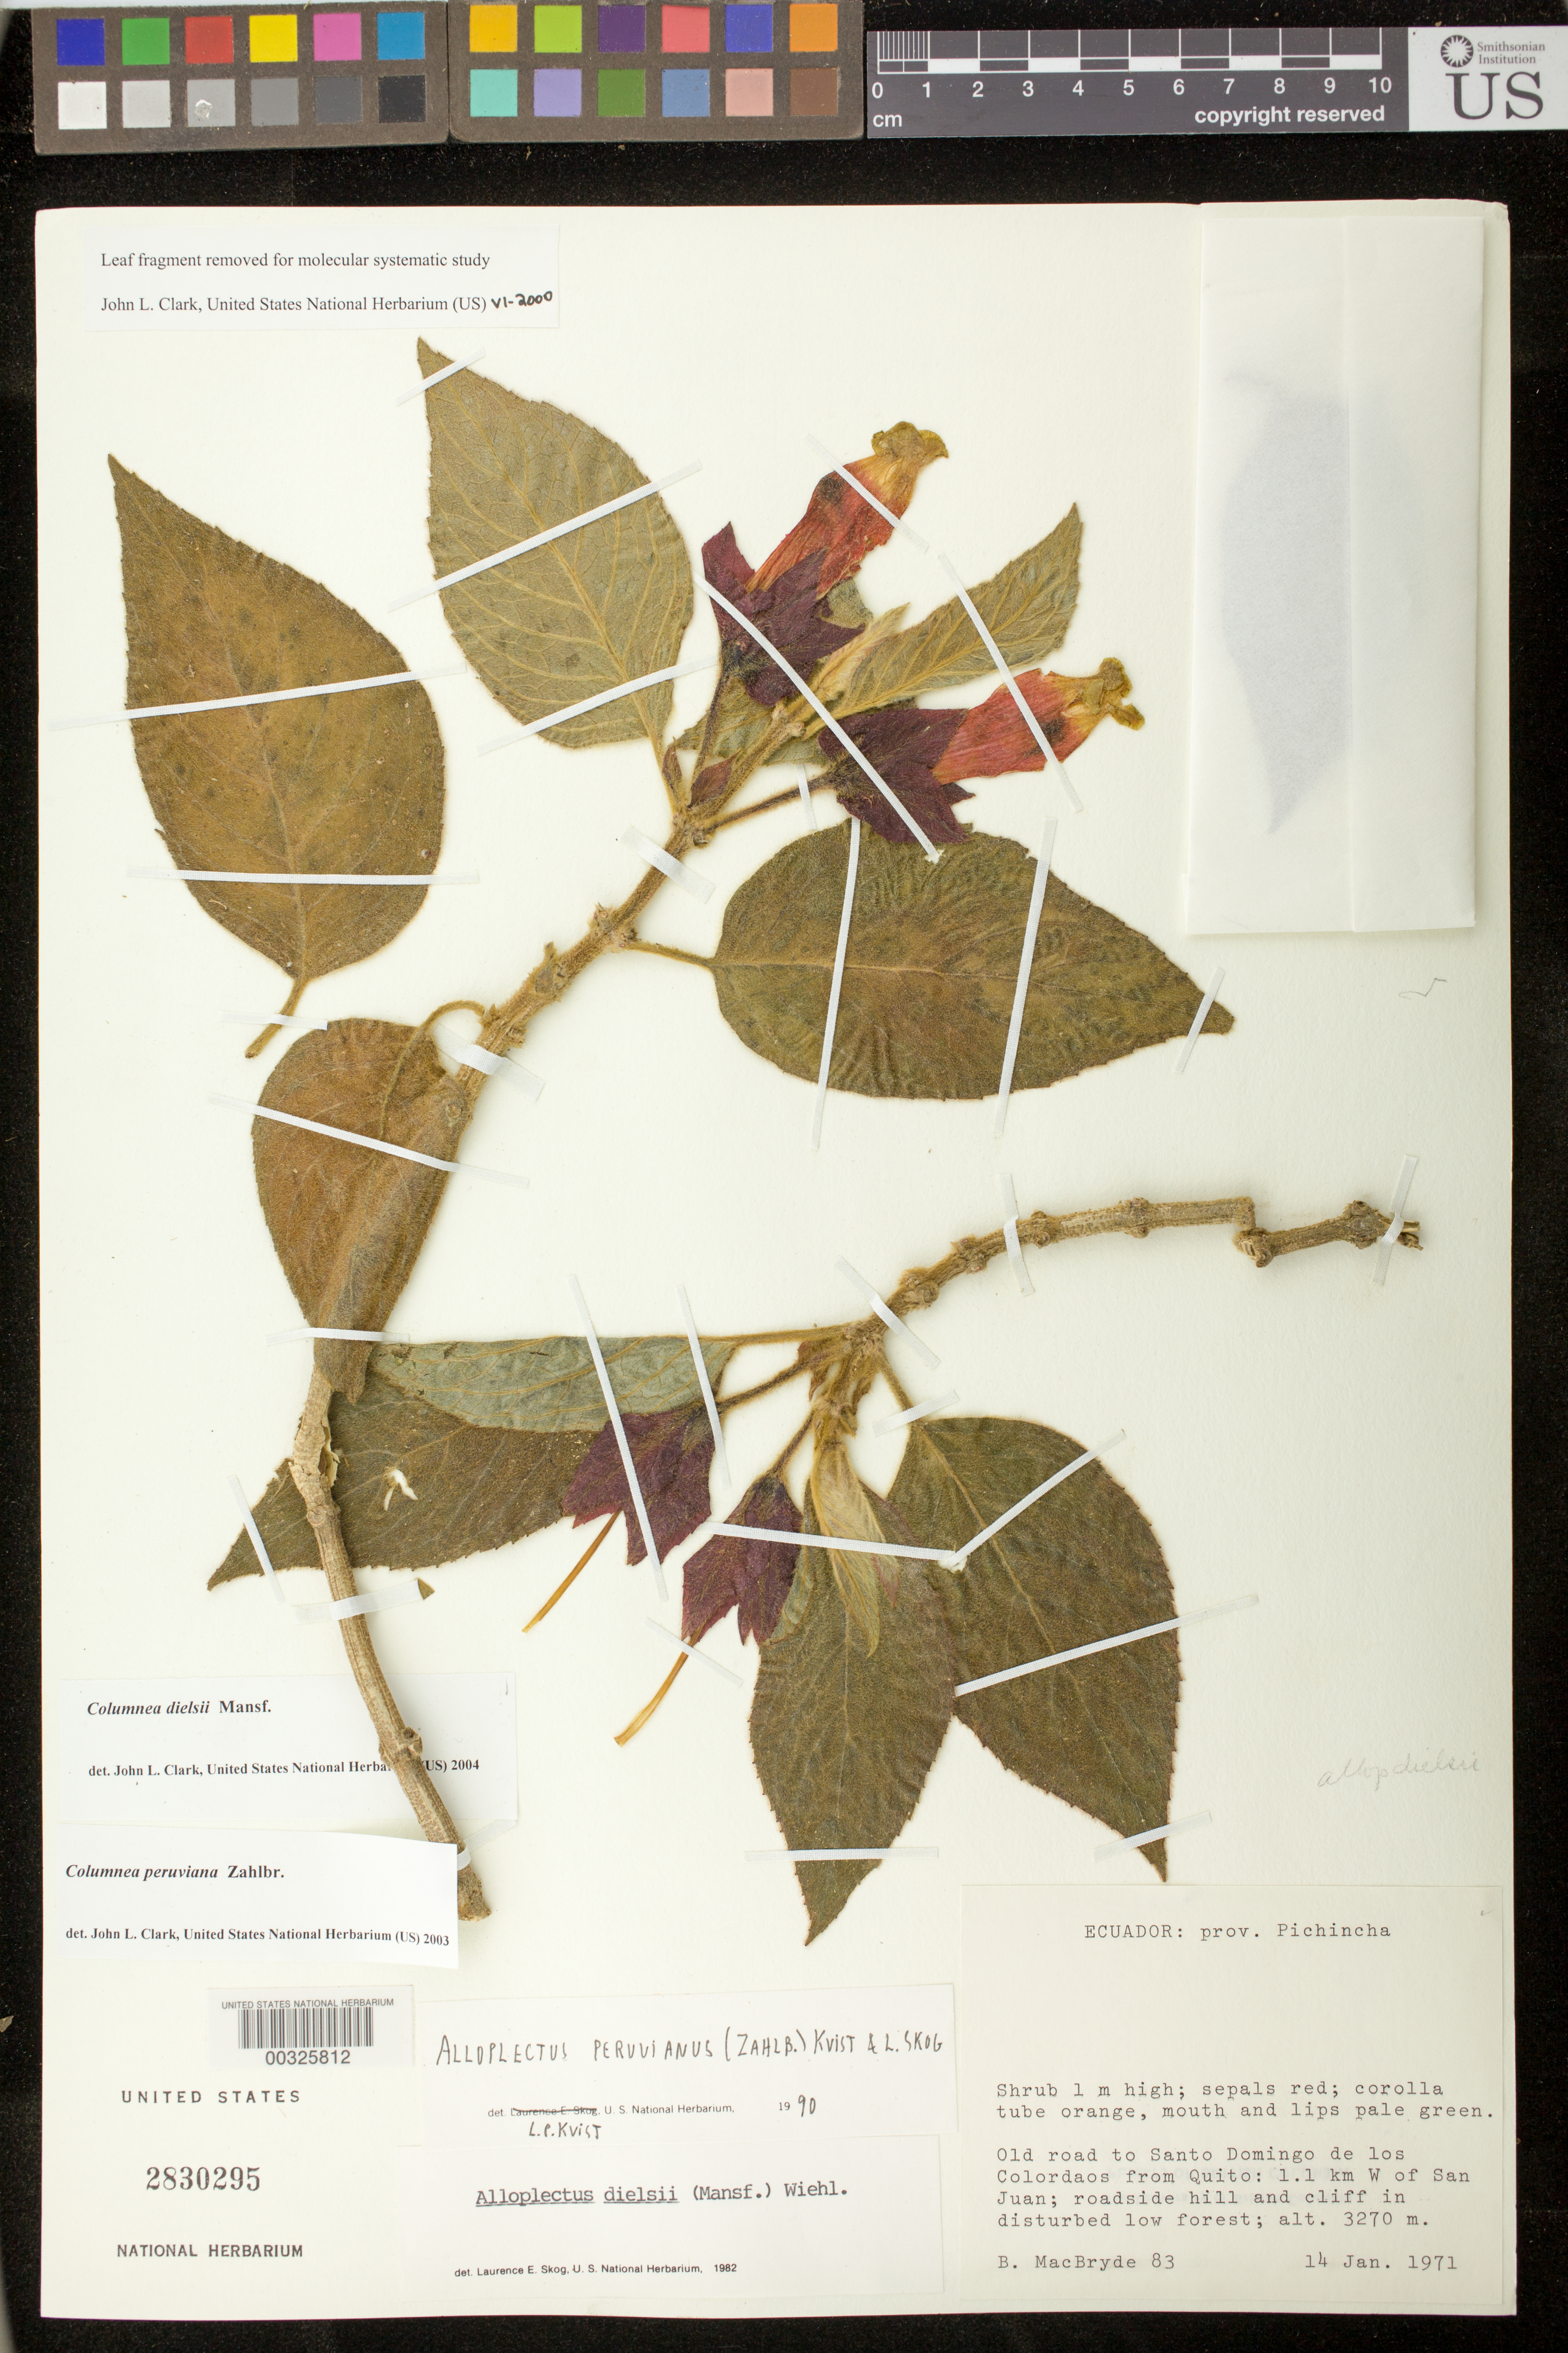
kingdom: Plantae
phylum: Tracheophyta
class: Magnoliopsida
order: Lamiales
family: Gesneriaceae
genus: Columnea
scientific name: Columnea dielsii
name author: Mansf.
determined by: Clark, J. L., (SEL), The Marie Selby Botanical Garden (UNITED STATES)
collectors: B. MacBryde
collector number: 83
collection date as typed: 14 Jan 1971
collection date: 1971-01-14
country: Ecuador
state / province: Pichincha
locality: Old road to Santo Domingo de los Colorados from Quito, 1.1 km W of San Juan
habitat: Roadside hill and cliff in disturbed low forest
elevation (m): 3270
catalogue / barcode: US 2830295